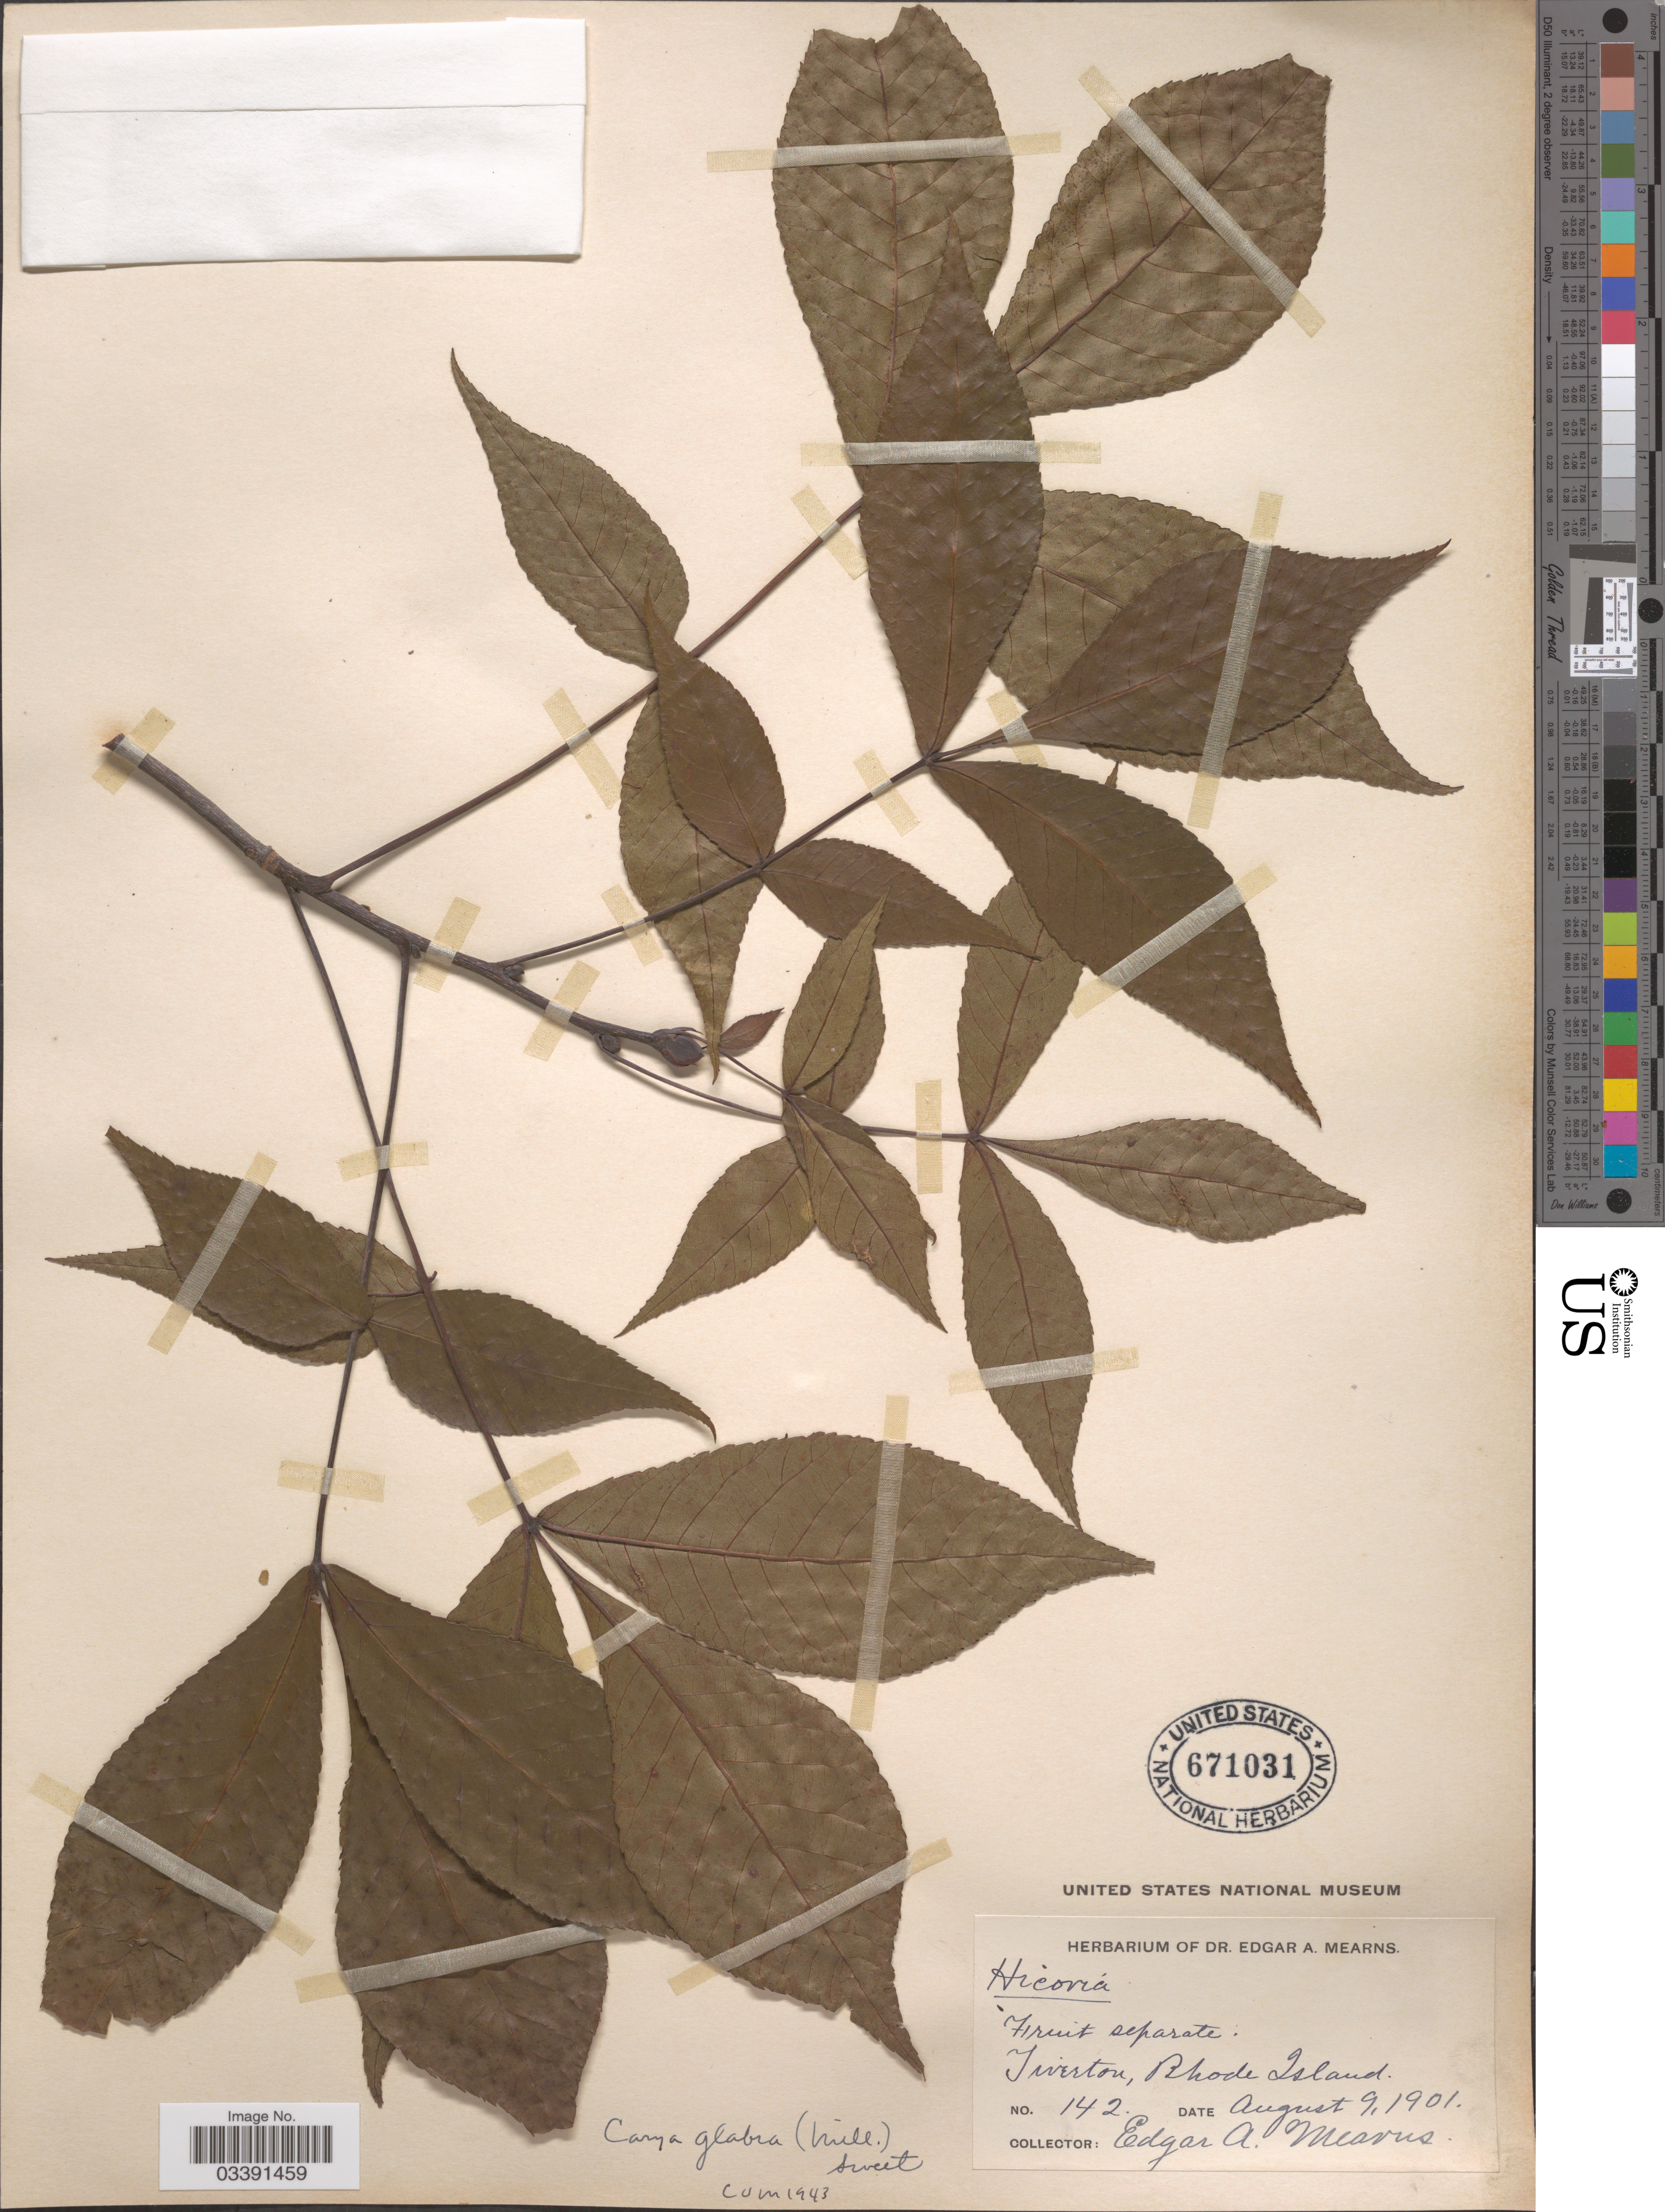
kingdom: Plantae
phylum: Tracheophyta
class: Magnoliopsida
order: Fagales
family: Juglandaceae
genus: Carya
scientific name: Carya glabra var. glabra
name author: (Mill.) Sweet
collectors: E. A. Mearns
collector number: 142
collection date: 1901-08-09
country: United States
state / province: Rhode Island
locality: Tiverton.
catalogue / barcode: US 671031